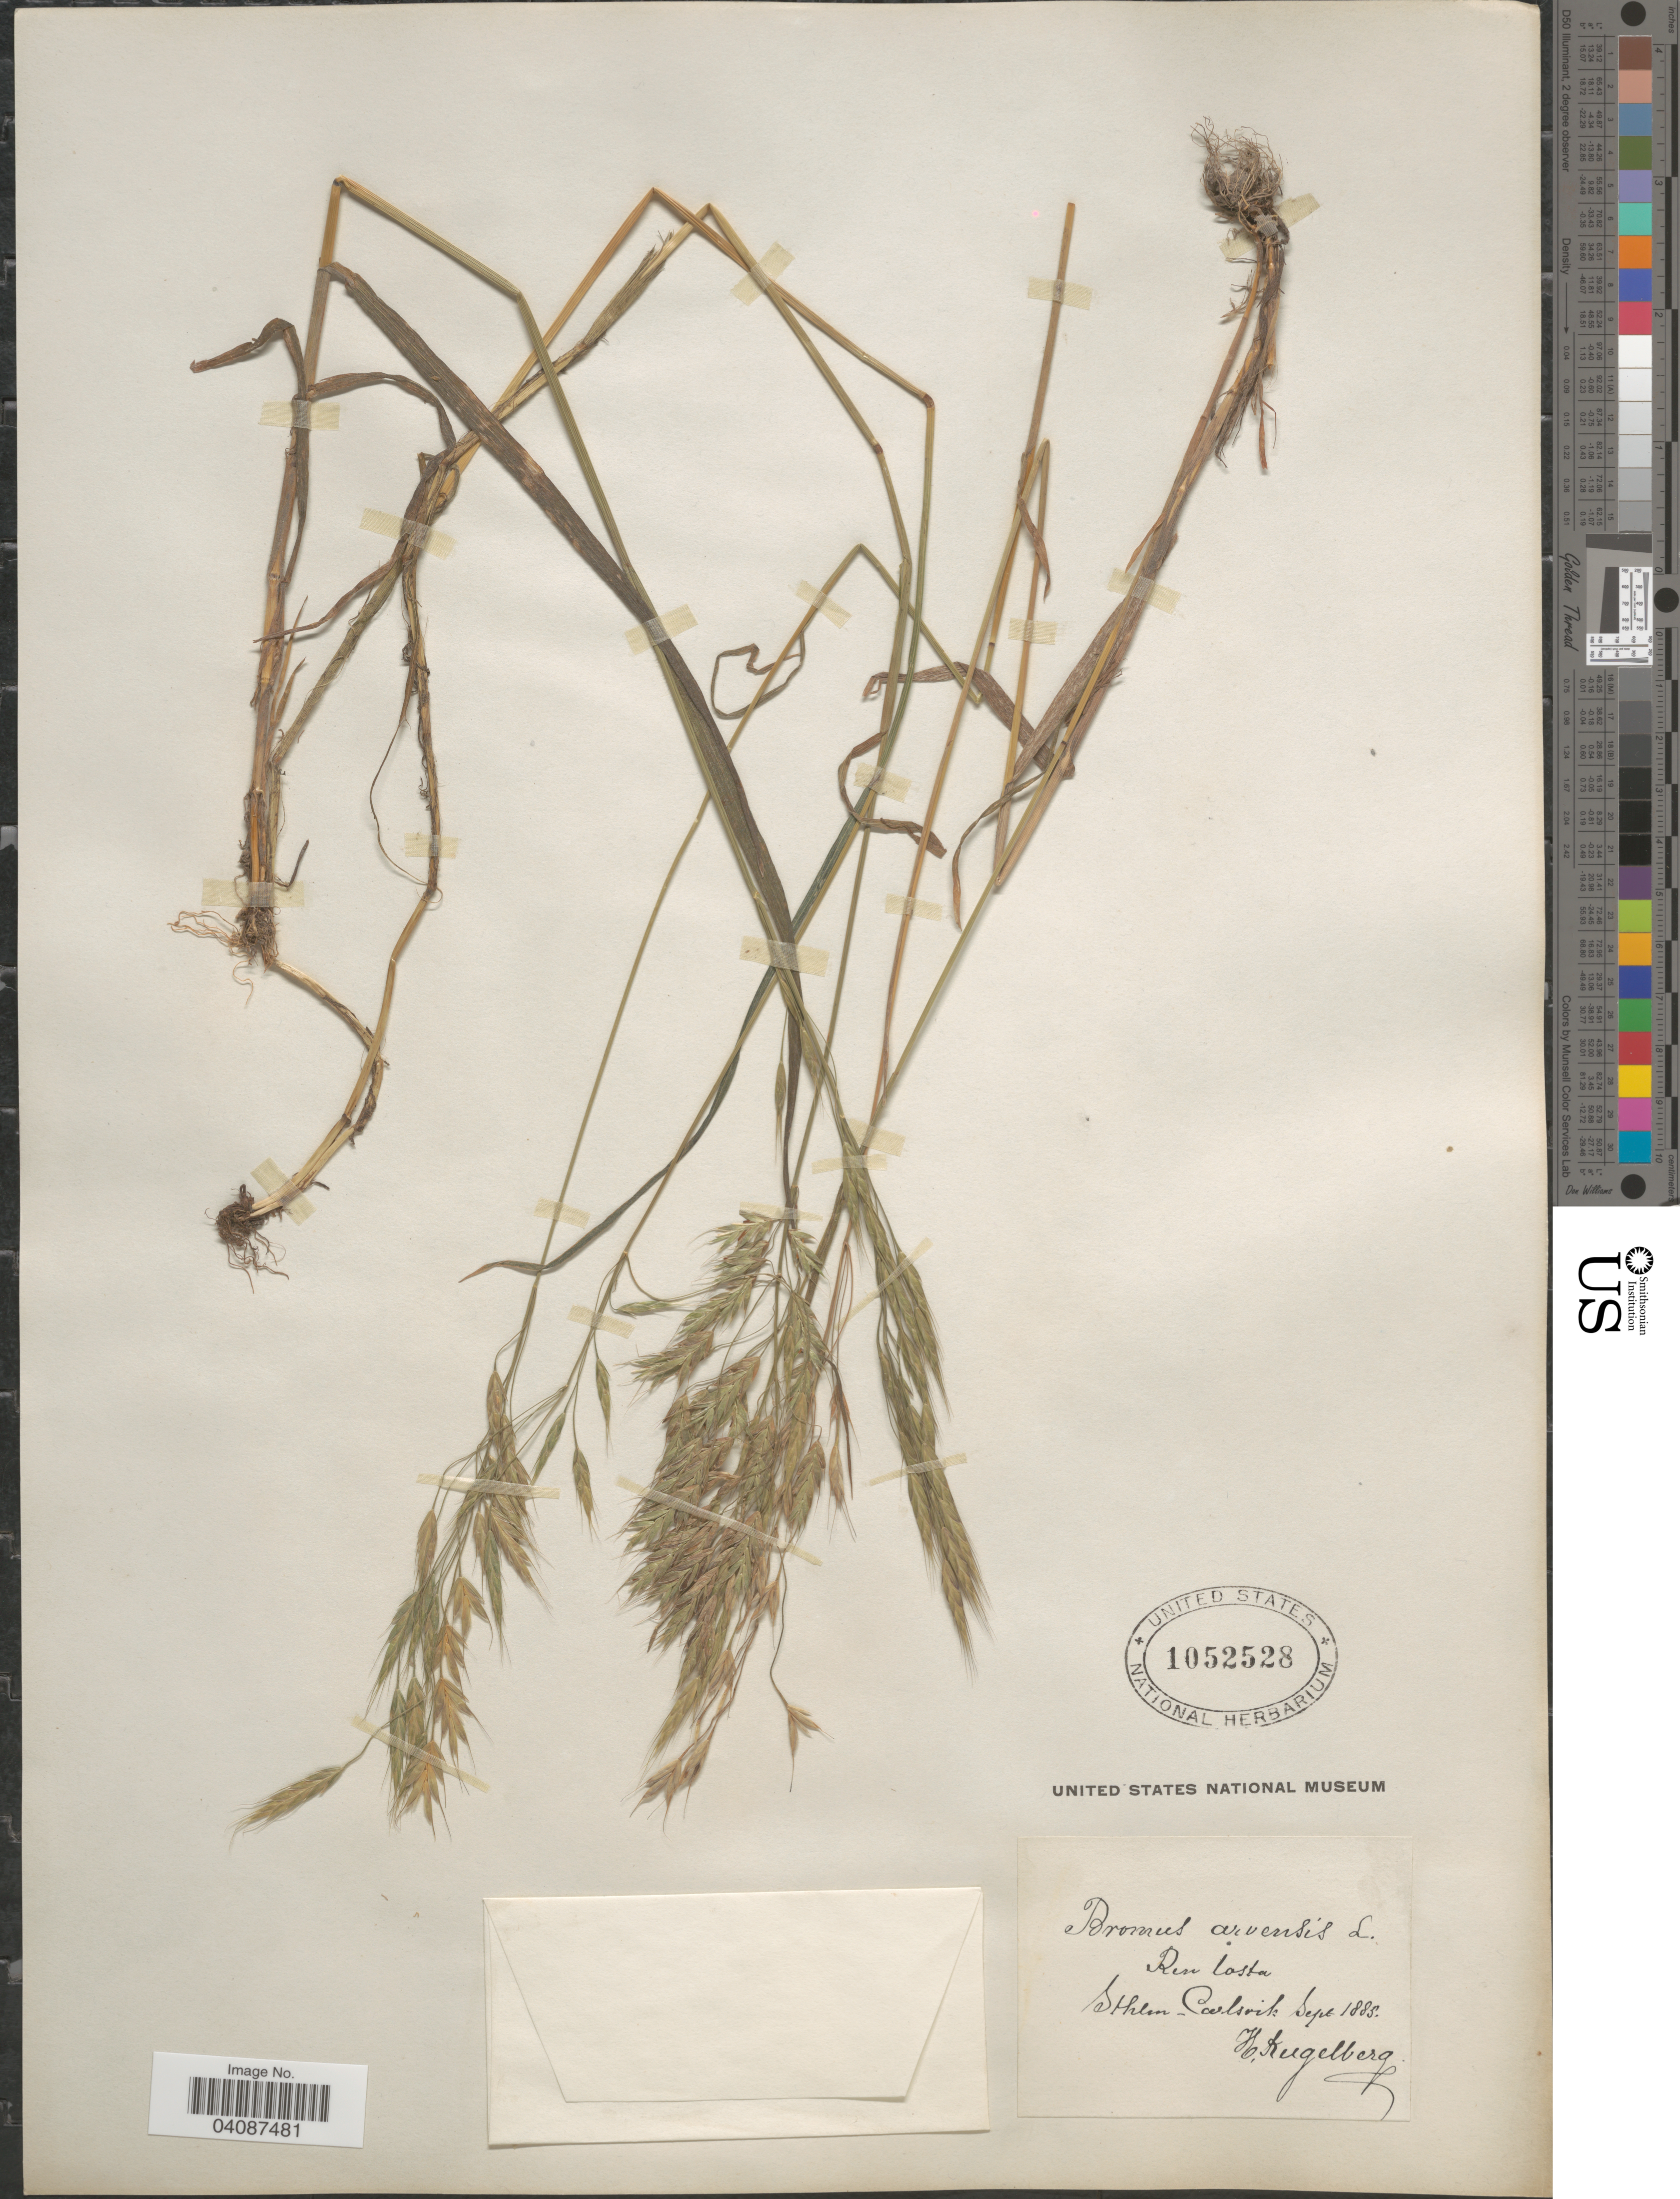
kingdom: Plantae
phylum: Tracheophyta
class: Liliopsida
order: Poales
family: Poaceae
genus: Bromus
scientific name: Bromus arvensis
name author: L.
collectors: H. Kugelberg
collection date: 1885-09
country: Sweden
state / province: Stockholm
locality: Sthlm-Carlsvik.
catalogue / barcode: US 1052528